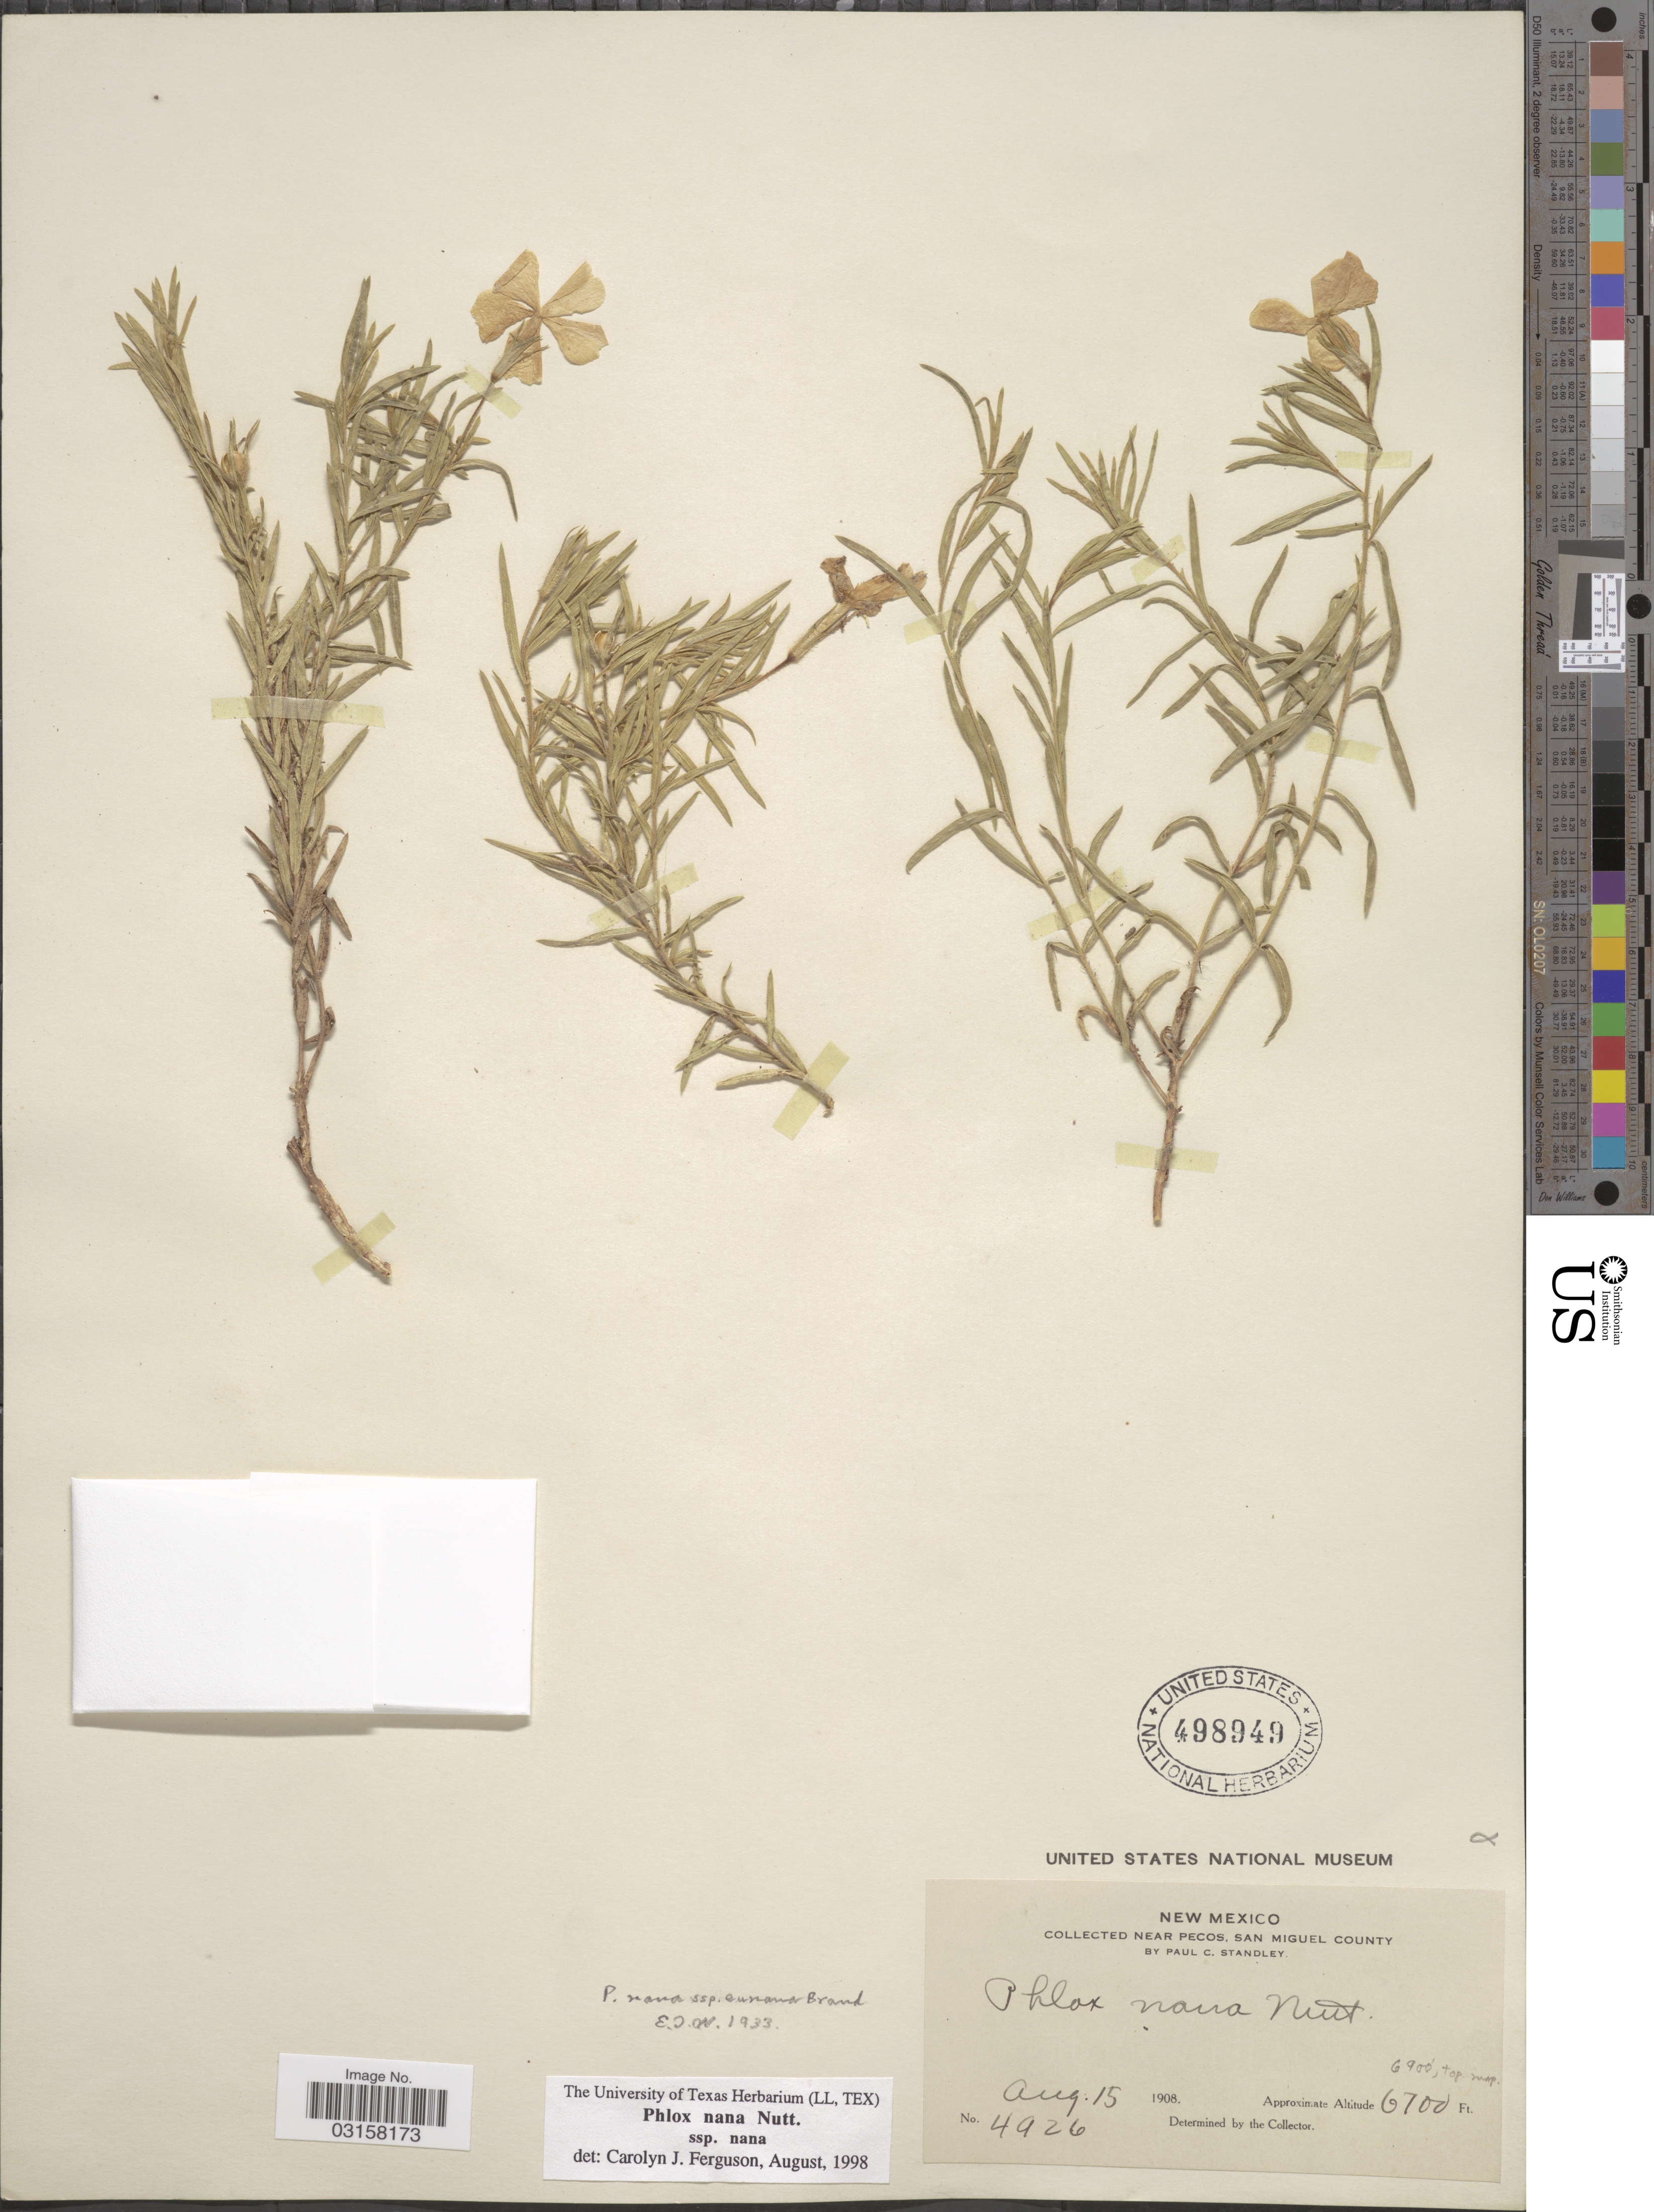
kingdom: Plantae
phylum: Tracheophyta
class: Magnoliopsida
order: Ericales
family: Polemoniaceae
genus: Phlox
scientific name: Phlox nana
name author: Nutt.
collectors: P. C. Standley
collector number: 4926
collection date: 1908-08-15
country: United States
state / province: New Mexico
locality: Near Pecos, San Miguel County.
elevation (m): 2042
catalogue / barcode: US 498949